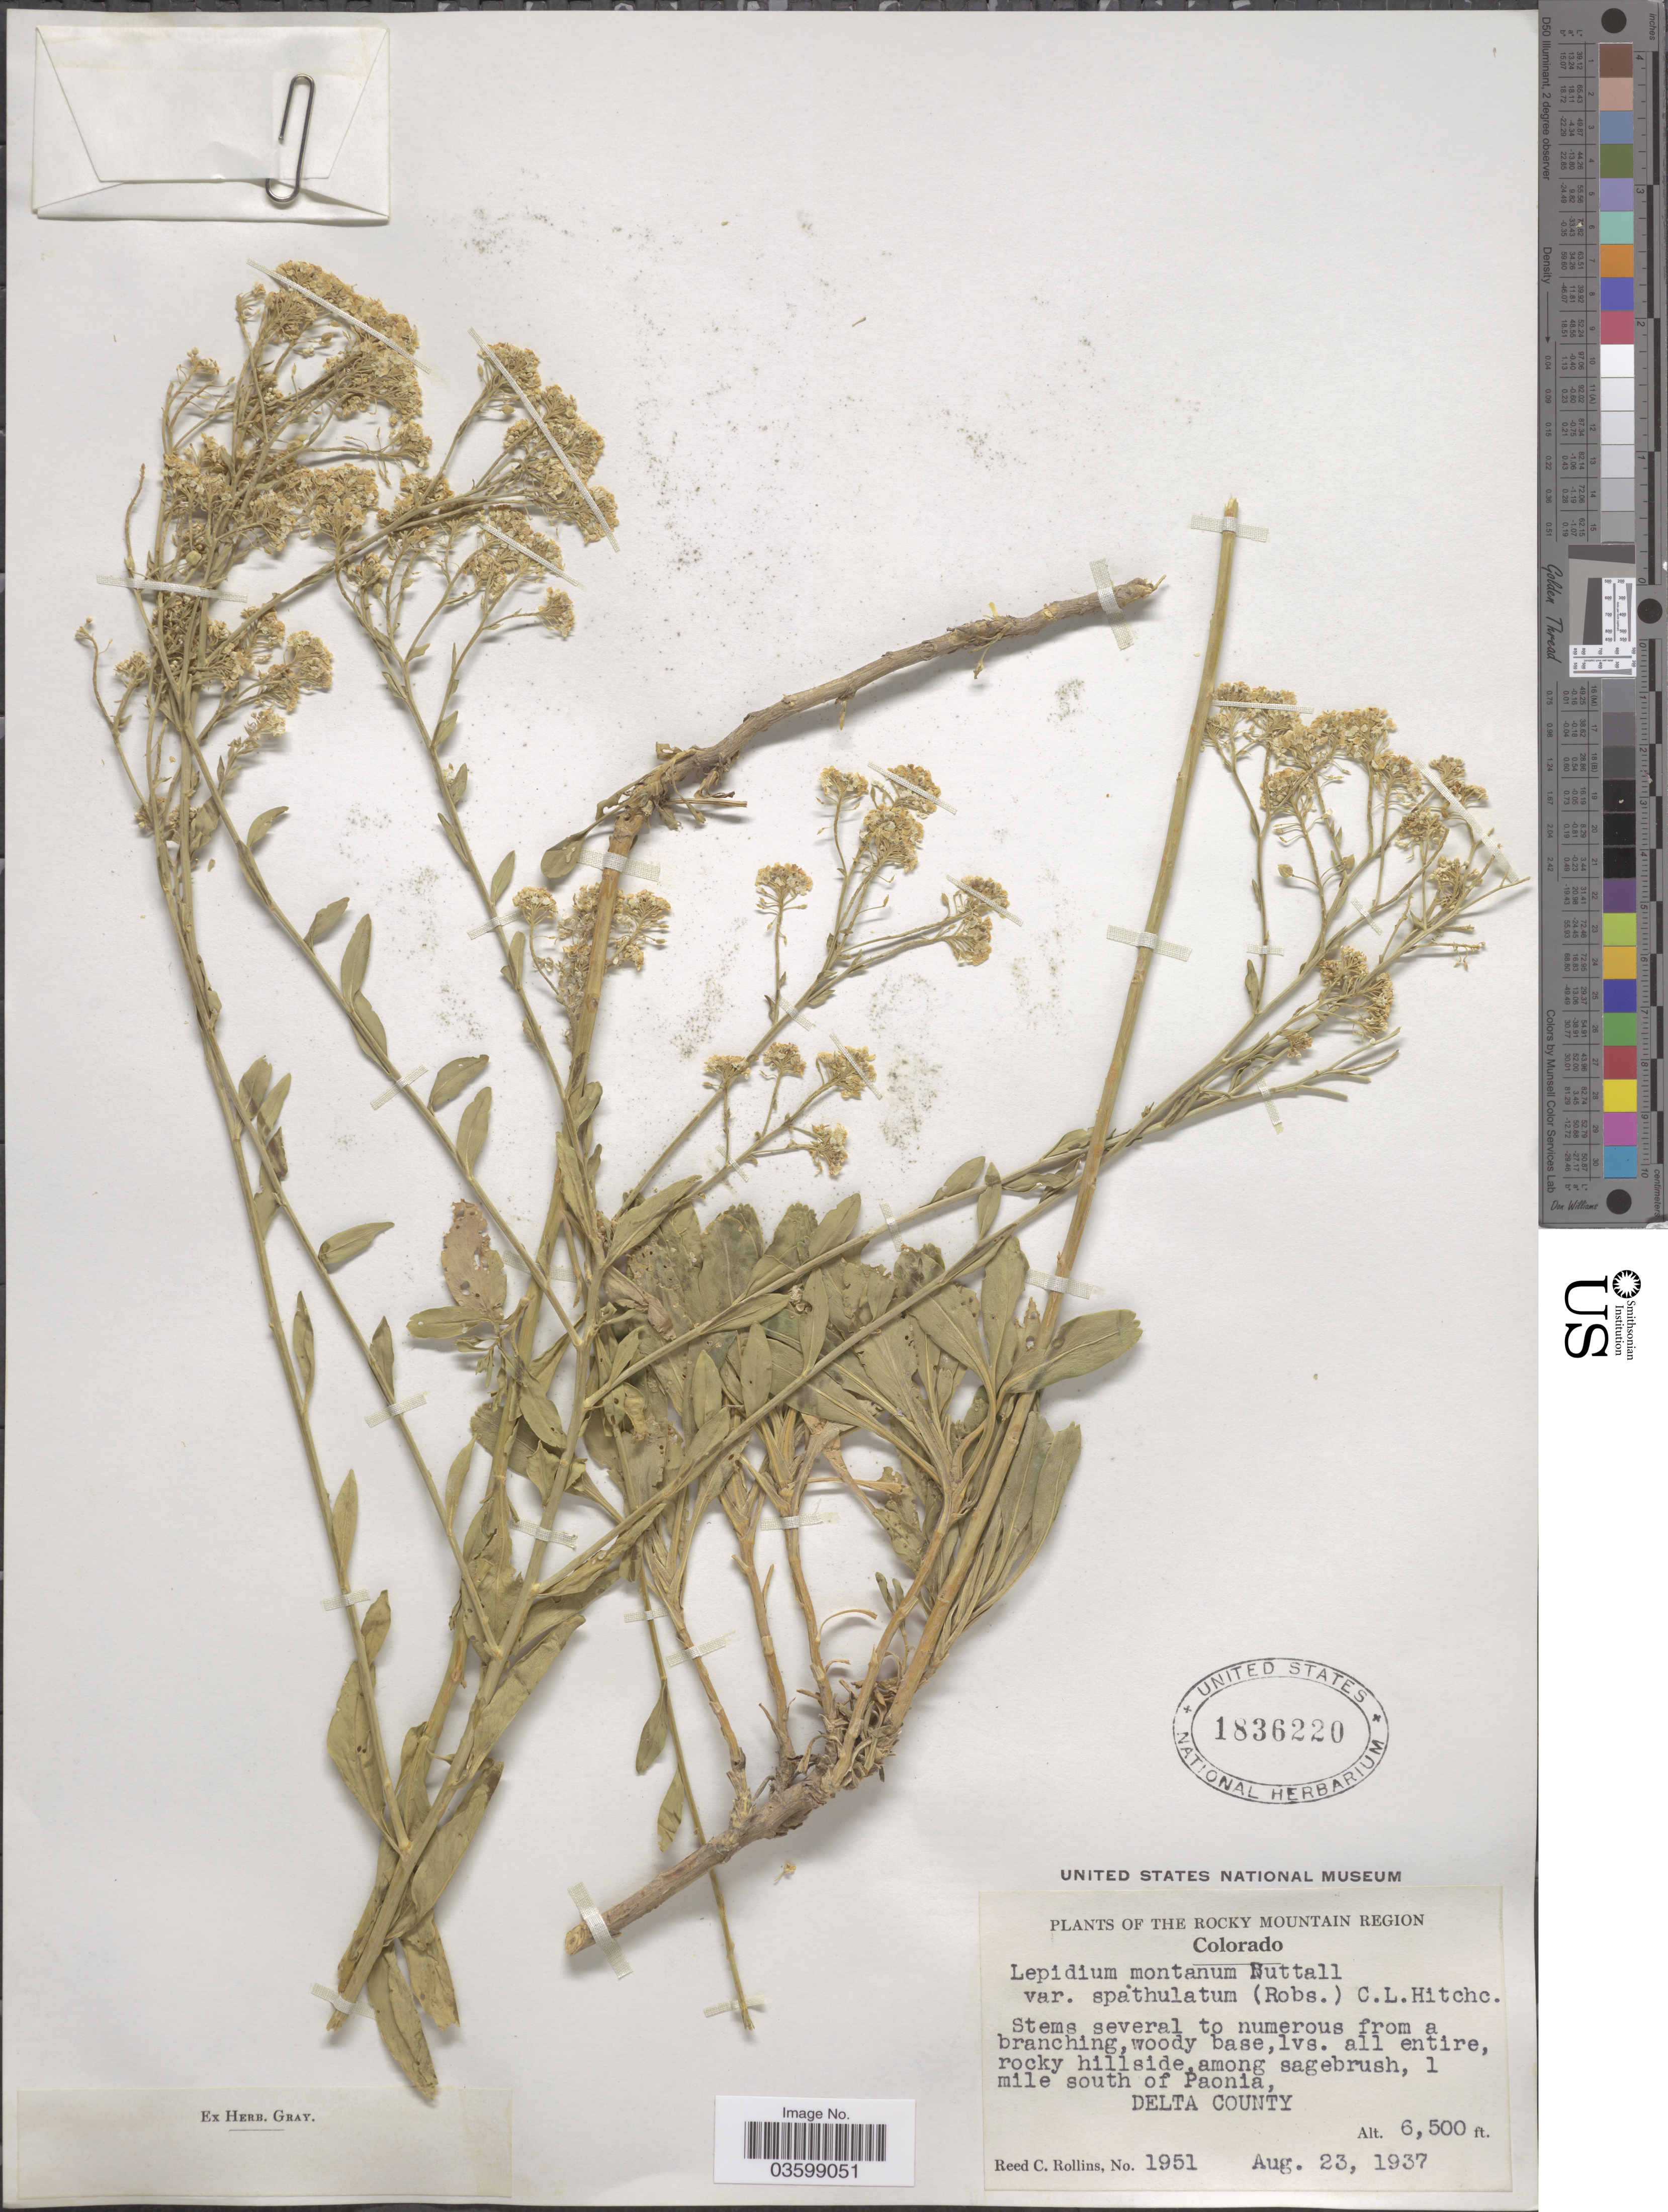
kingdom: Plantae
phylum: Tracheophyta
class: Magnoliopsida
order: Brassicales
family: Brassicaceae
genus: Lepidium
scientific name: Lepidium crenatum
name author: (Greene) Rydb.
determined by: Al-Shehbaz, I. A., (MO), Missouri Botanical Garden (UNITED STATES)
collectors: R. C. Rollins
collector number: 1951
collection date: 1937-08-23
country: United States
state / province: Colorado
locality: The Rocky Mountain Region. 1 mile south of Paonia, Delta County.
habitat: rocky hillside among sagebrush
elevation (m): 1981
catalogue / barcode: US 1836220